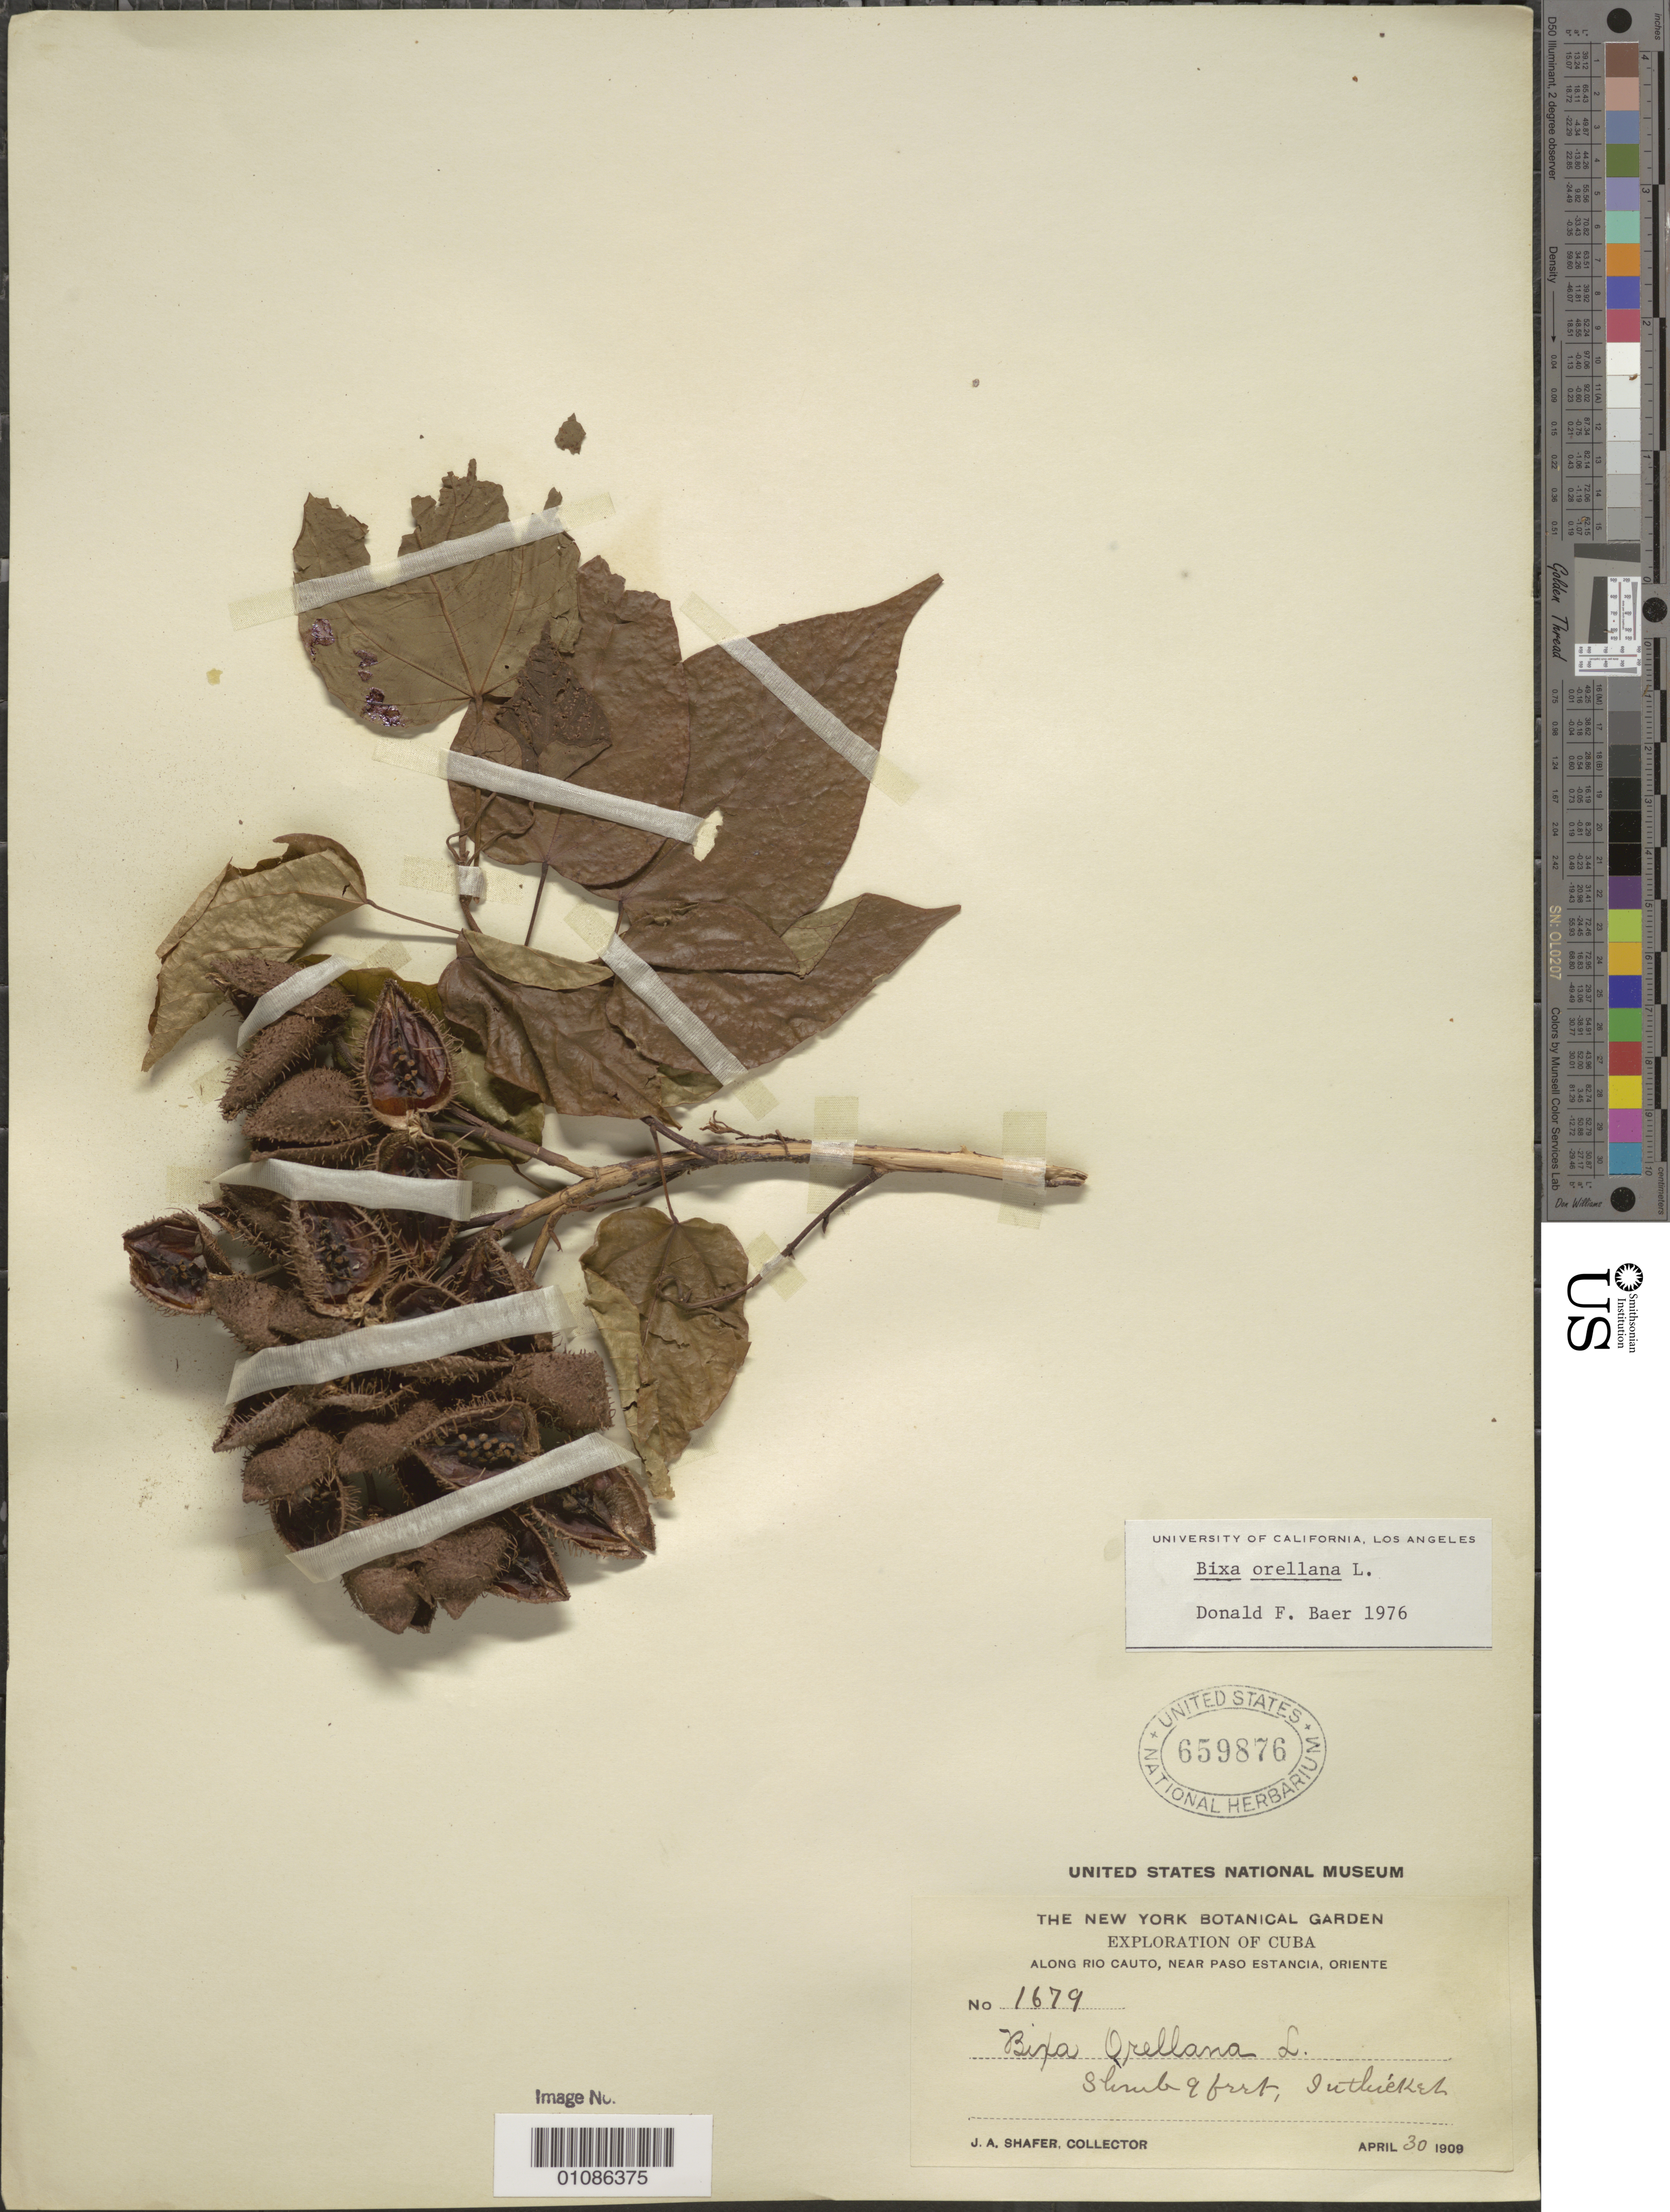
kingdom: Plantae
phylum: Tracheophyta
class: Magnoliopsida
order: Malvales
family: Bixaceae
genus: Bixa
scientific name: Bixa orellana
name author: L.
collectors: J. A. Shafer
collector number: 1679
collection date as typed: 30 Apr 1909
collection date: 1909-04-30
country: Cuba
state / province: Granma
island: Cuba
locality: Along Rio Cauto, Near paso estanciaa, Oriente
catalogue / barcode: US 659876